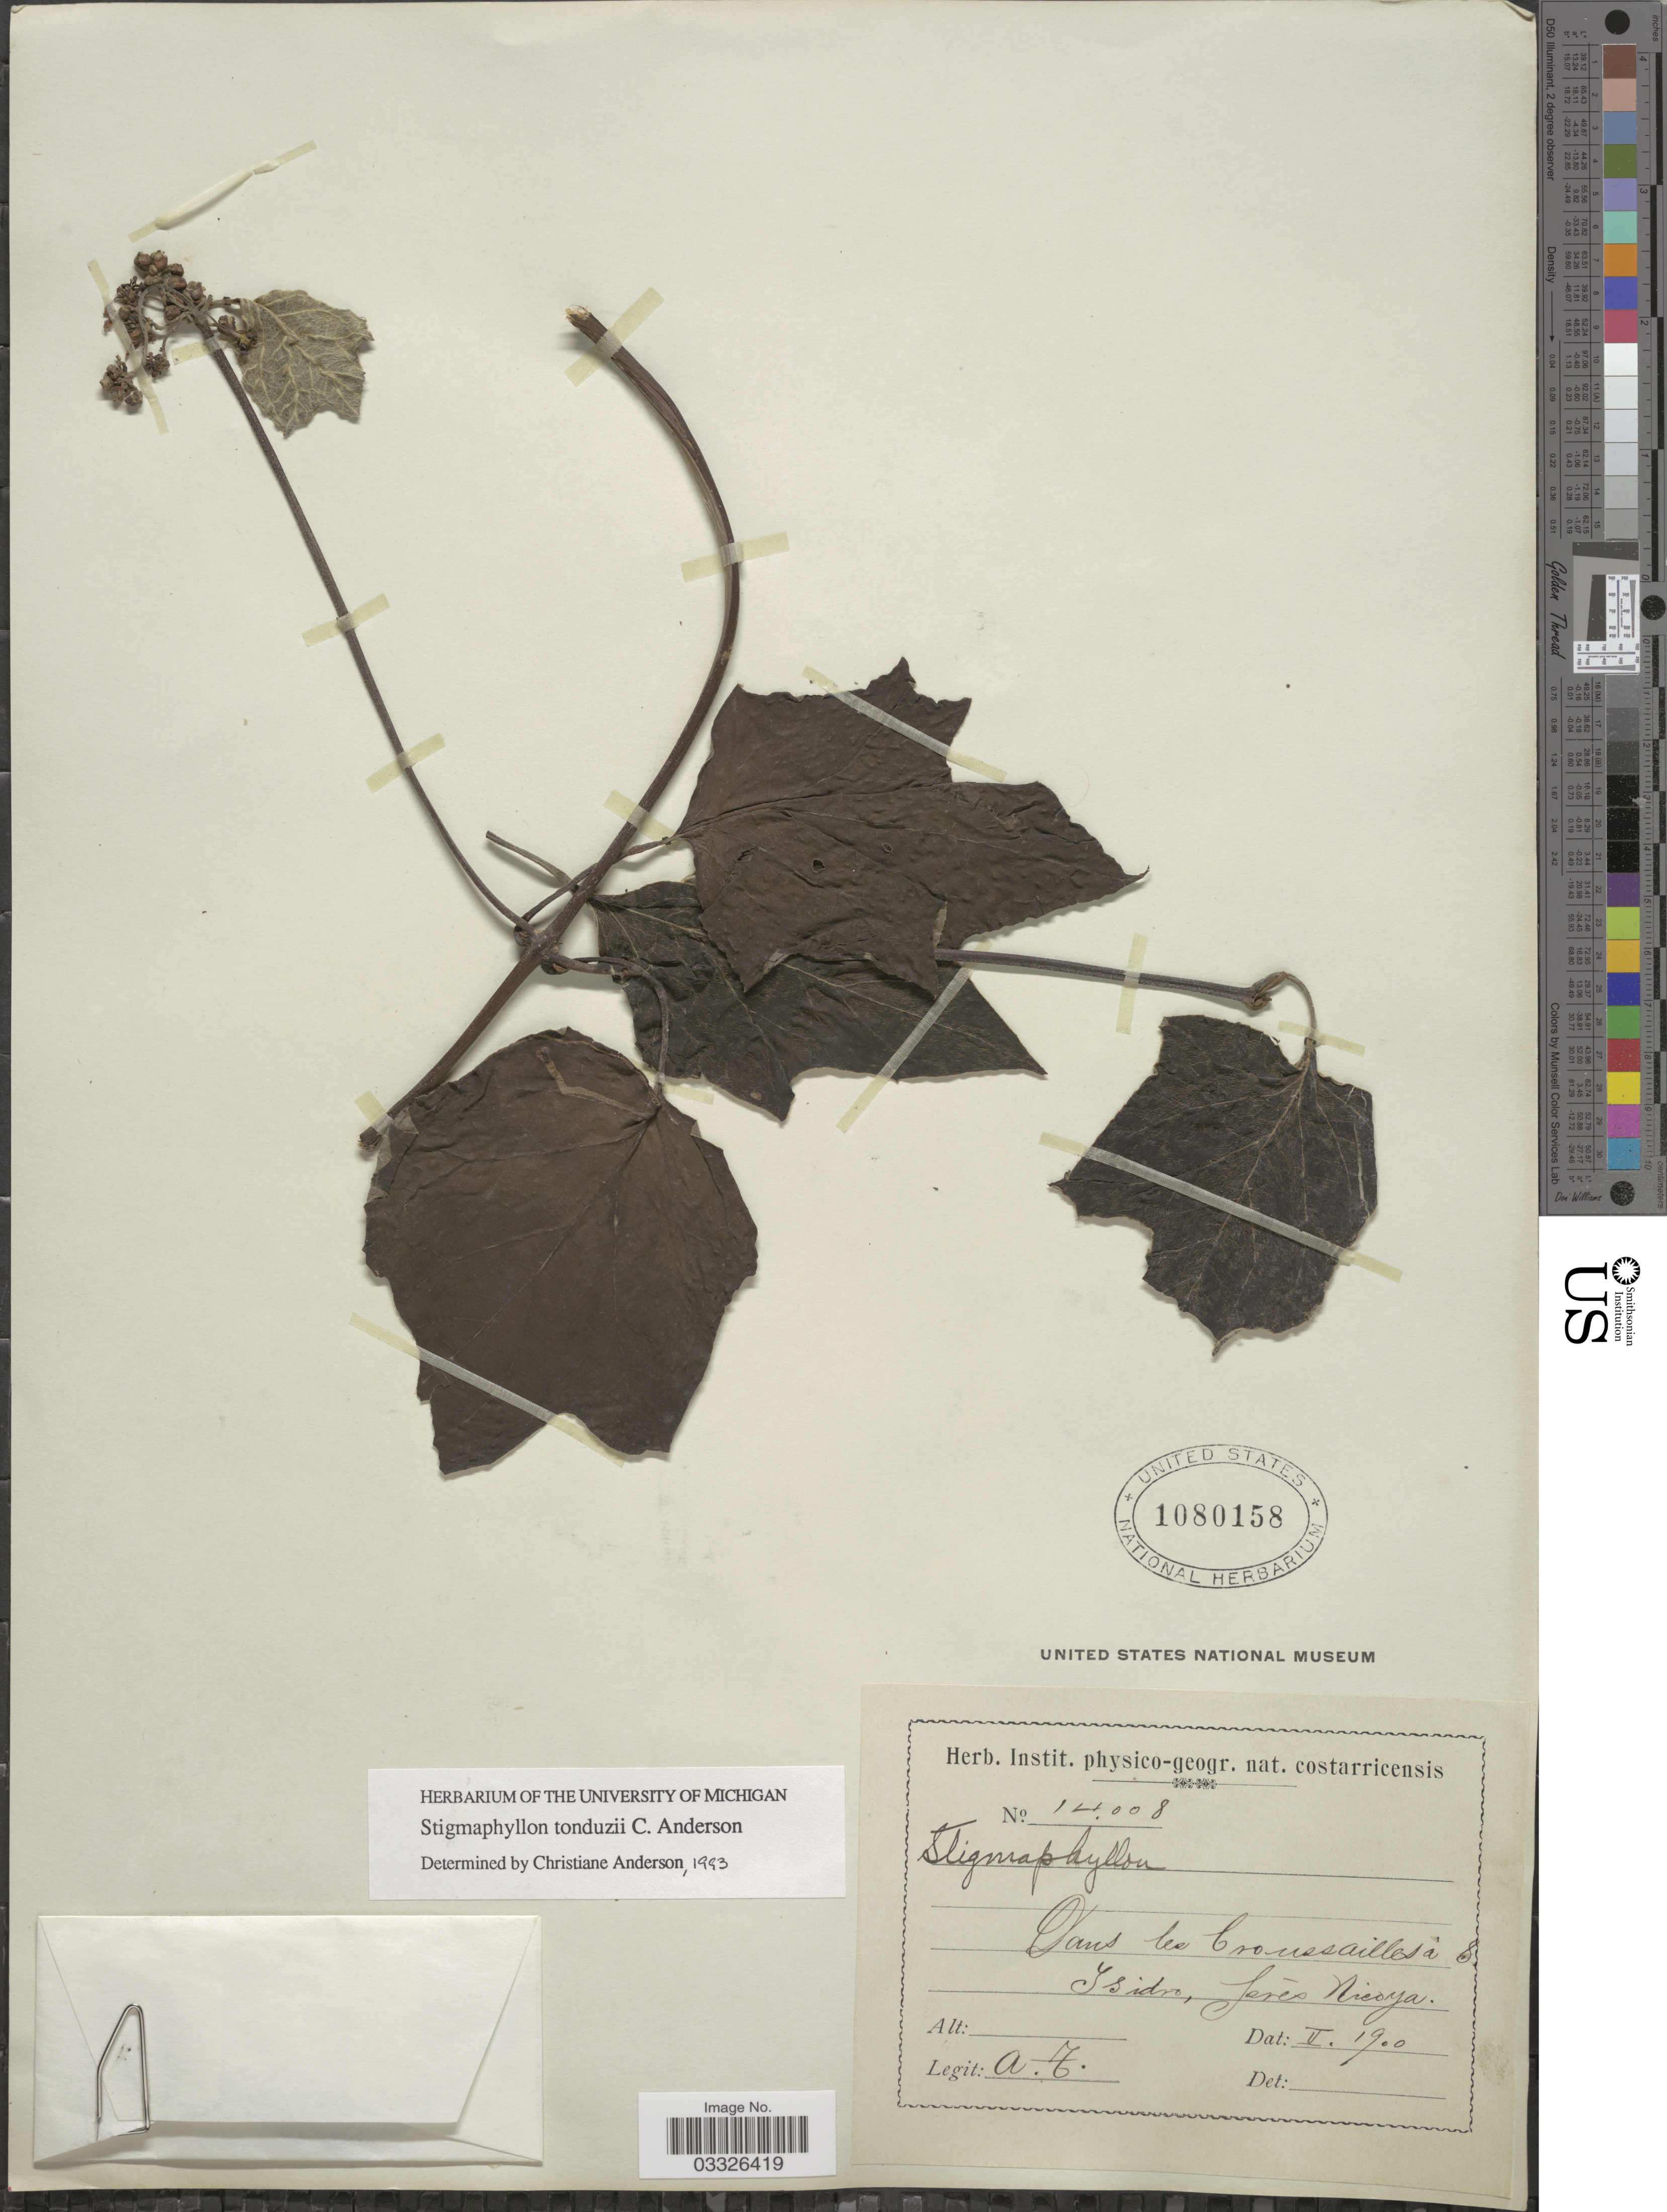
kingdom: Plantae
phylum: Tracheophyta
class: Magnoliopsida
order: Malpighiales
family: Malpighiaceae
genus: Stigmaphyllon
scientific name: Stigmaphyllon tonduzii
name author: C.E. Anderson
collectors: A. Tonduz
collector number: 14008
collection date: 1900-02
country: Costa Rica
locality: Dans des broussailles à S. Isidro, près Nicoya.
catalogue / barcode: US 1080158